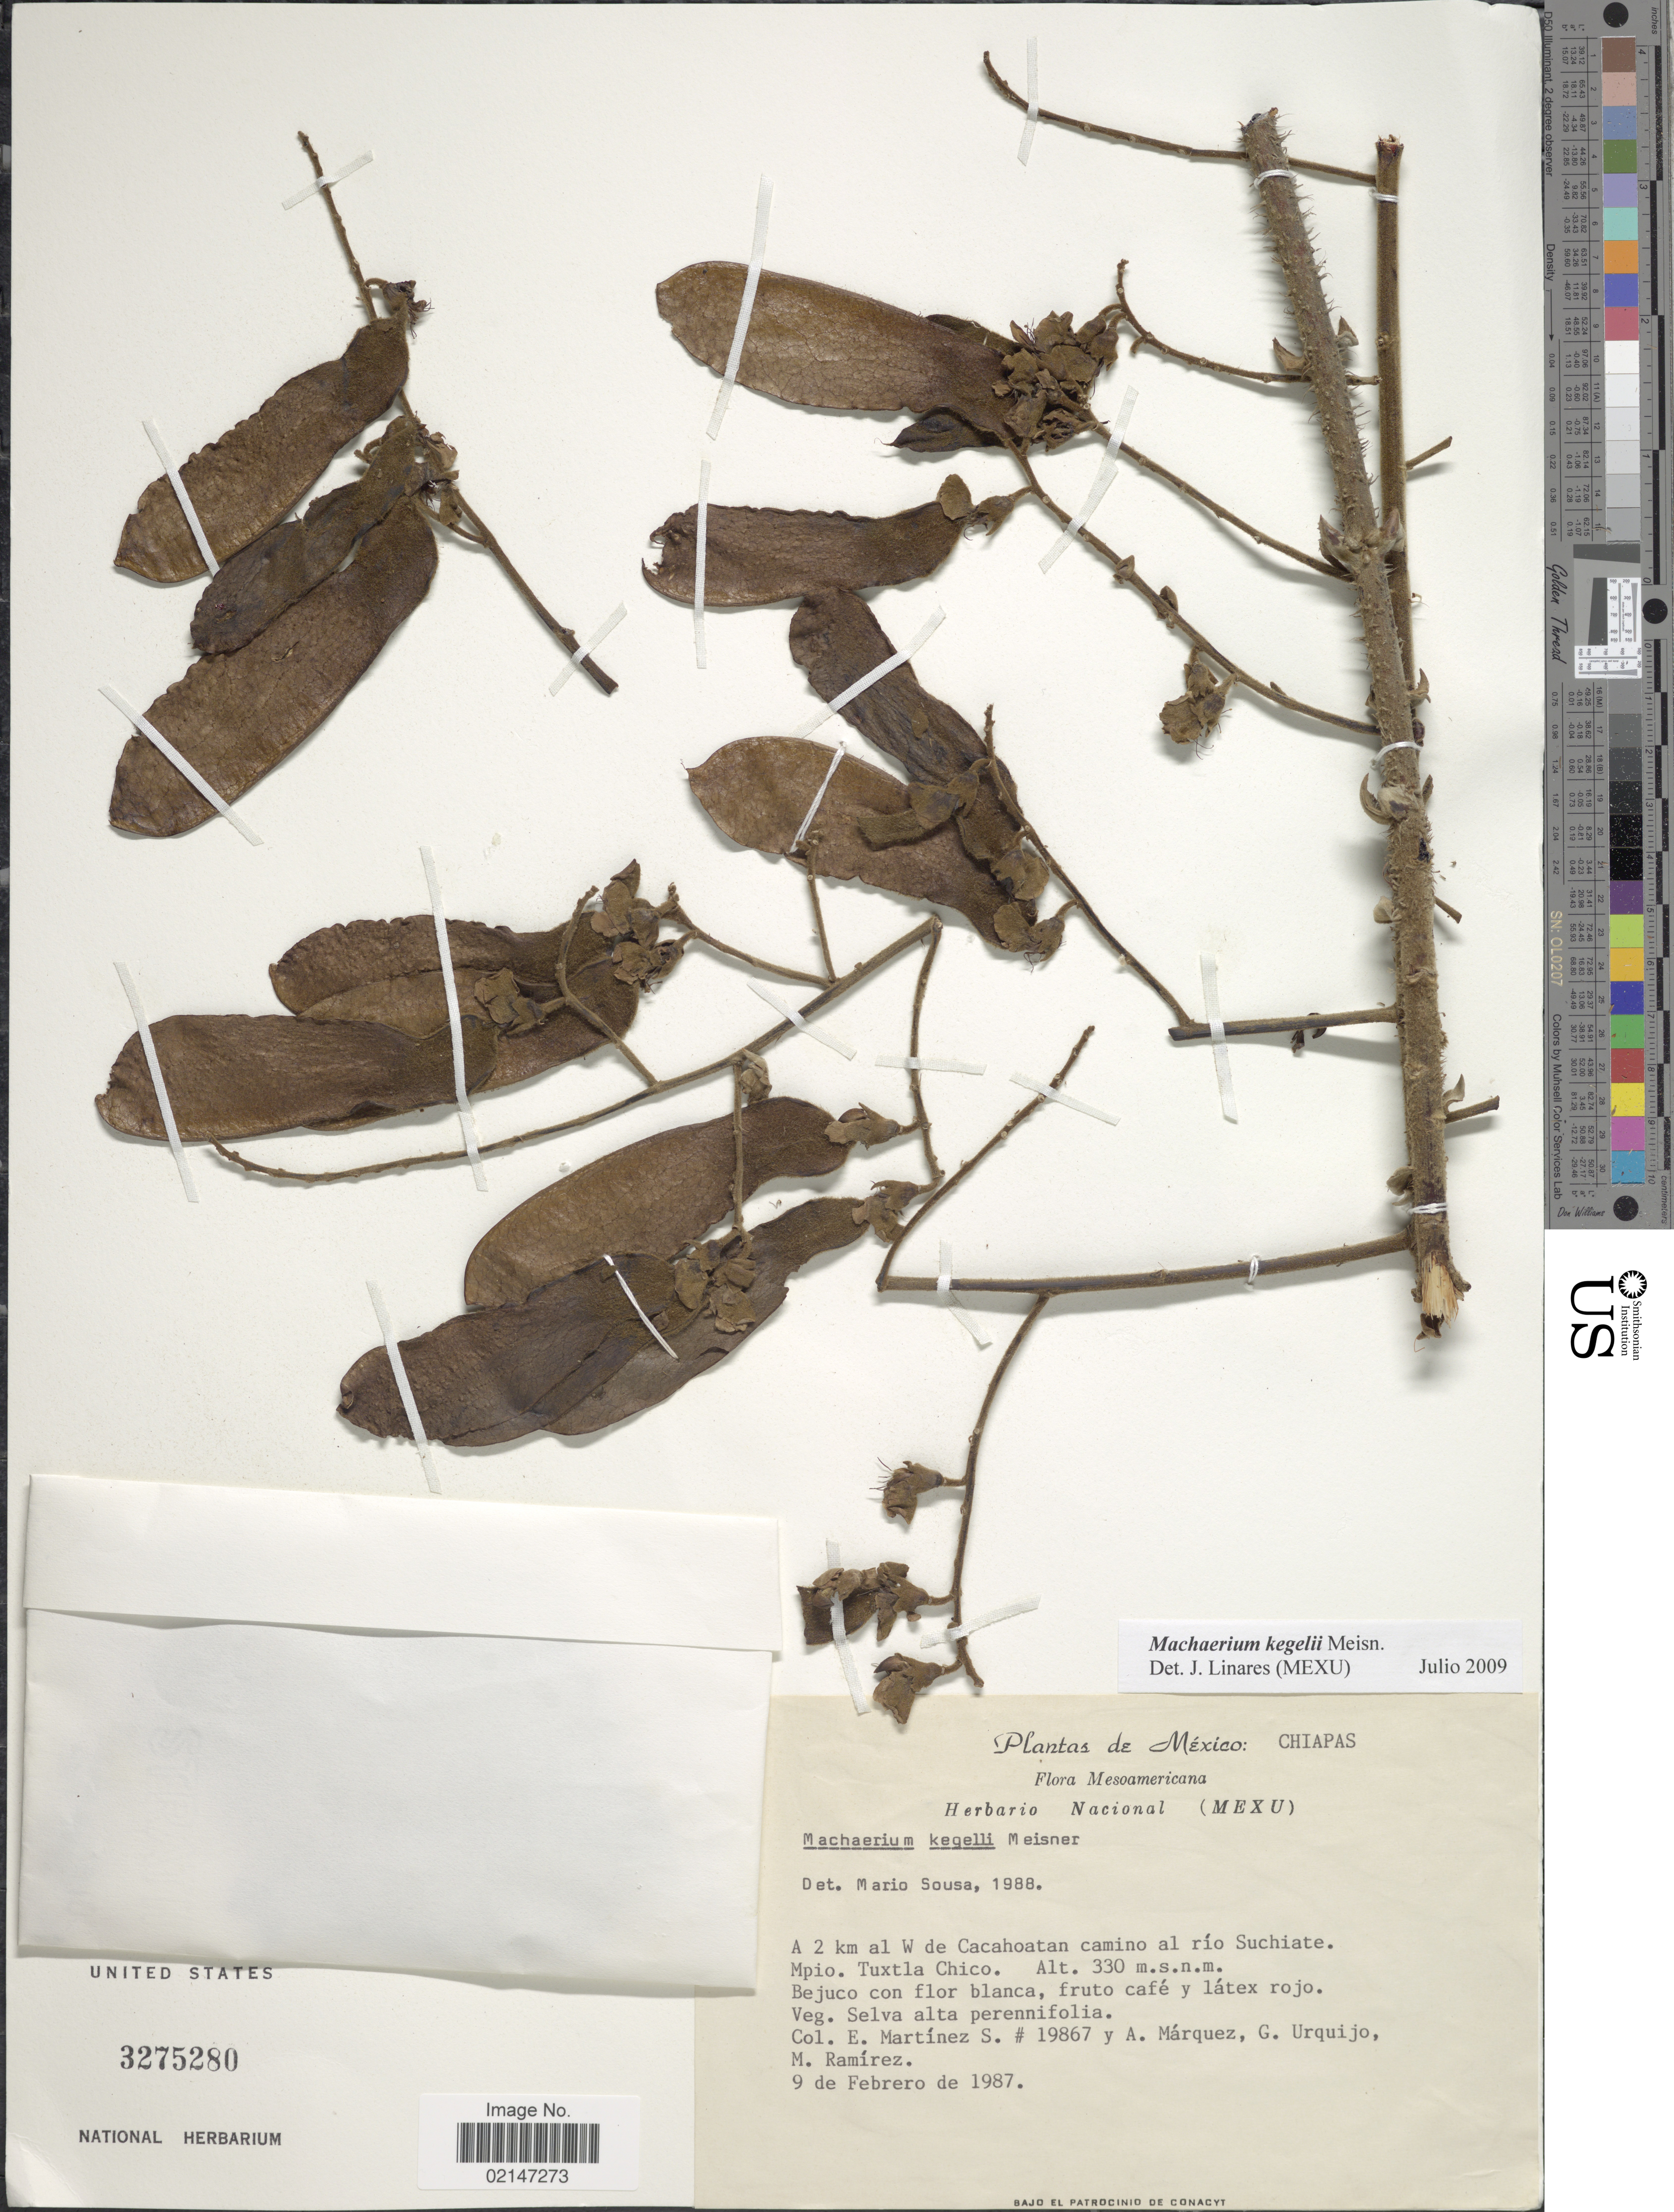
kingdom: Plantae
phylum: Tracheophyta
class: Magnoliopsida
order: Fabales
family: Fabaceae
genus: Machaerium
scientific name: Machaerium kegelii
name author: Meisn.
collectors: E. M. Martínez S., A. Marquez, G. Urquijo & M. Ramirez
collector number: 19867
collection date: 1987-02-09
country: Mexico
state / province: Chiapas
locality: A 2 km al W de Cacahoatan camino al río Suchiate. Mpio Tuxtla Chico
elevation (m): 330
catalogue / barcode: US 3275280